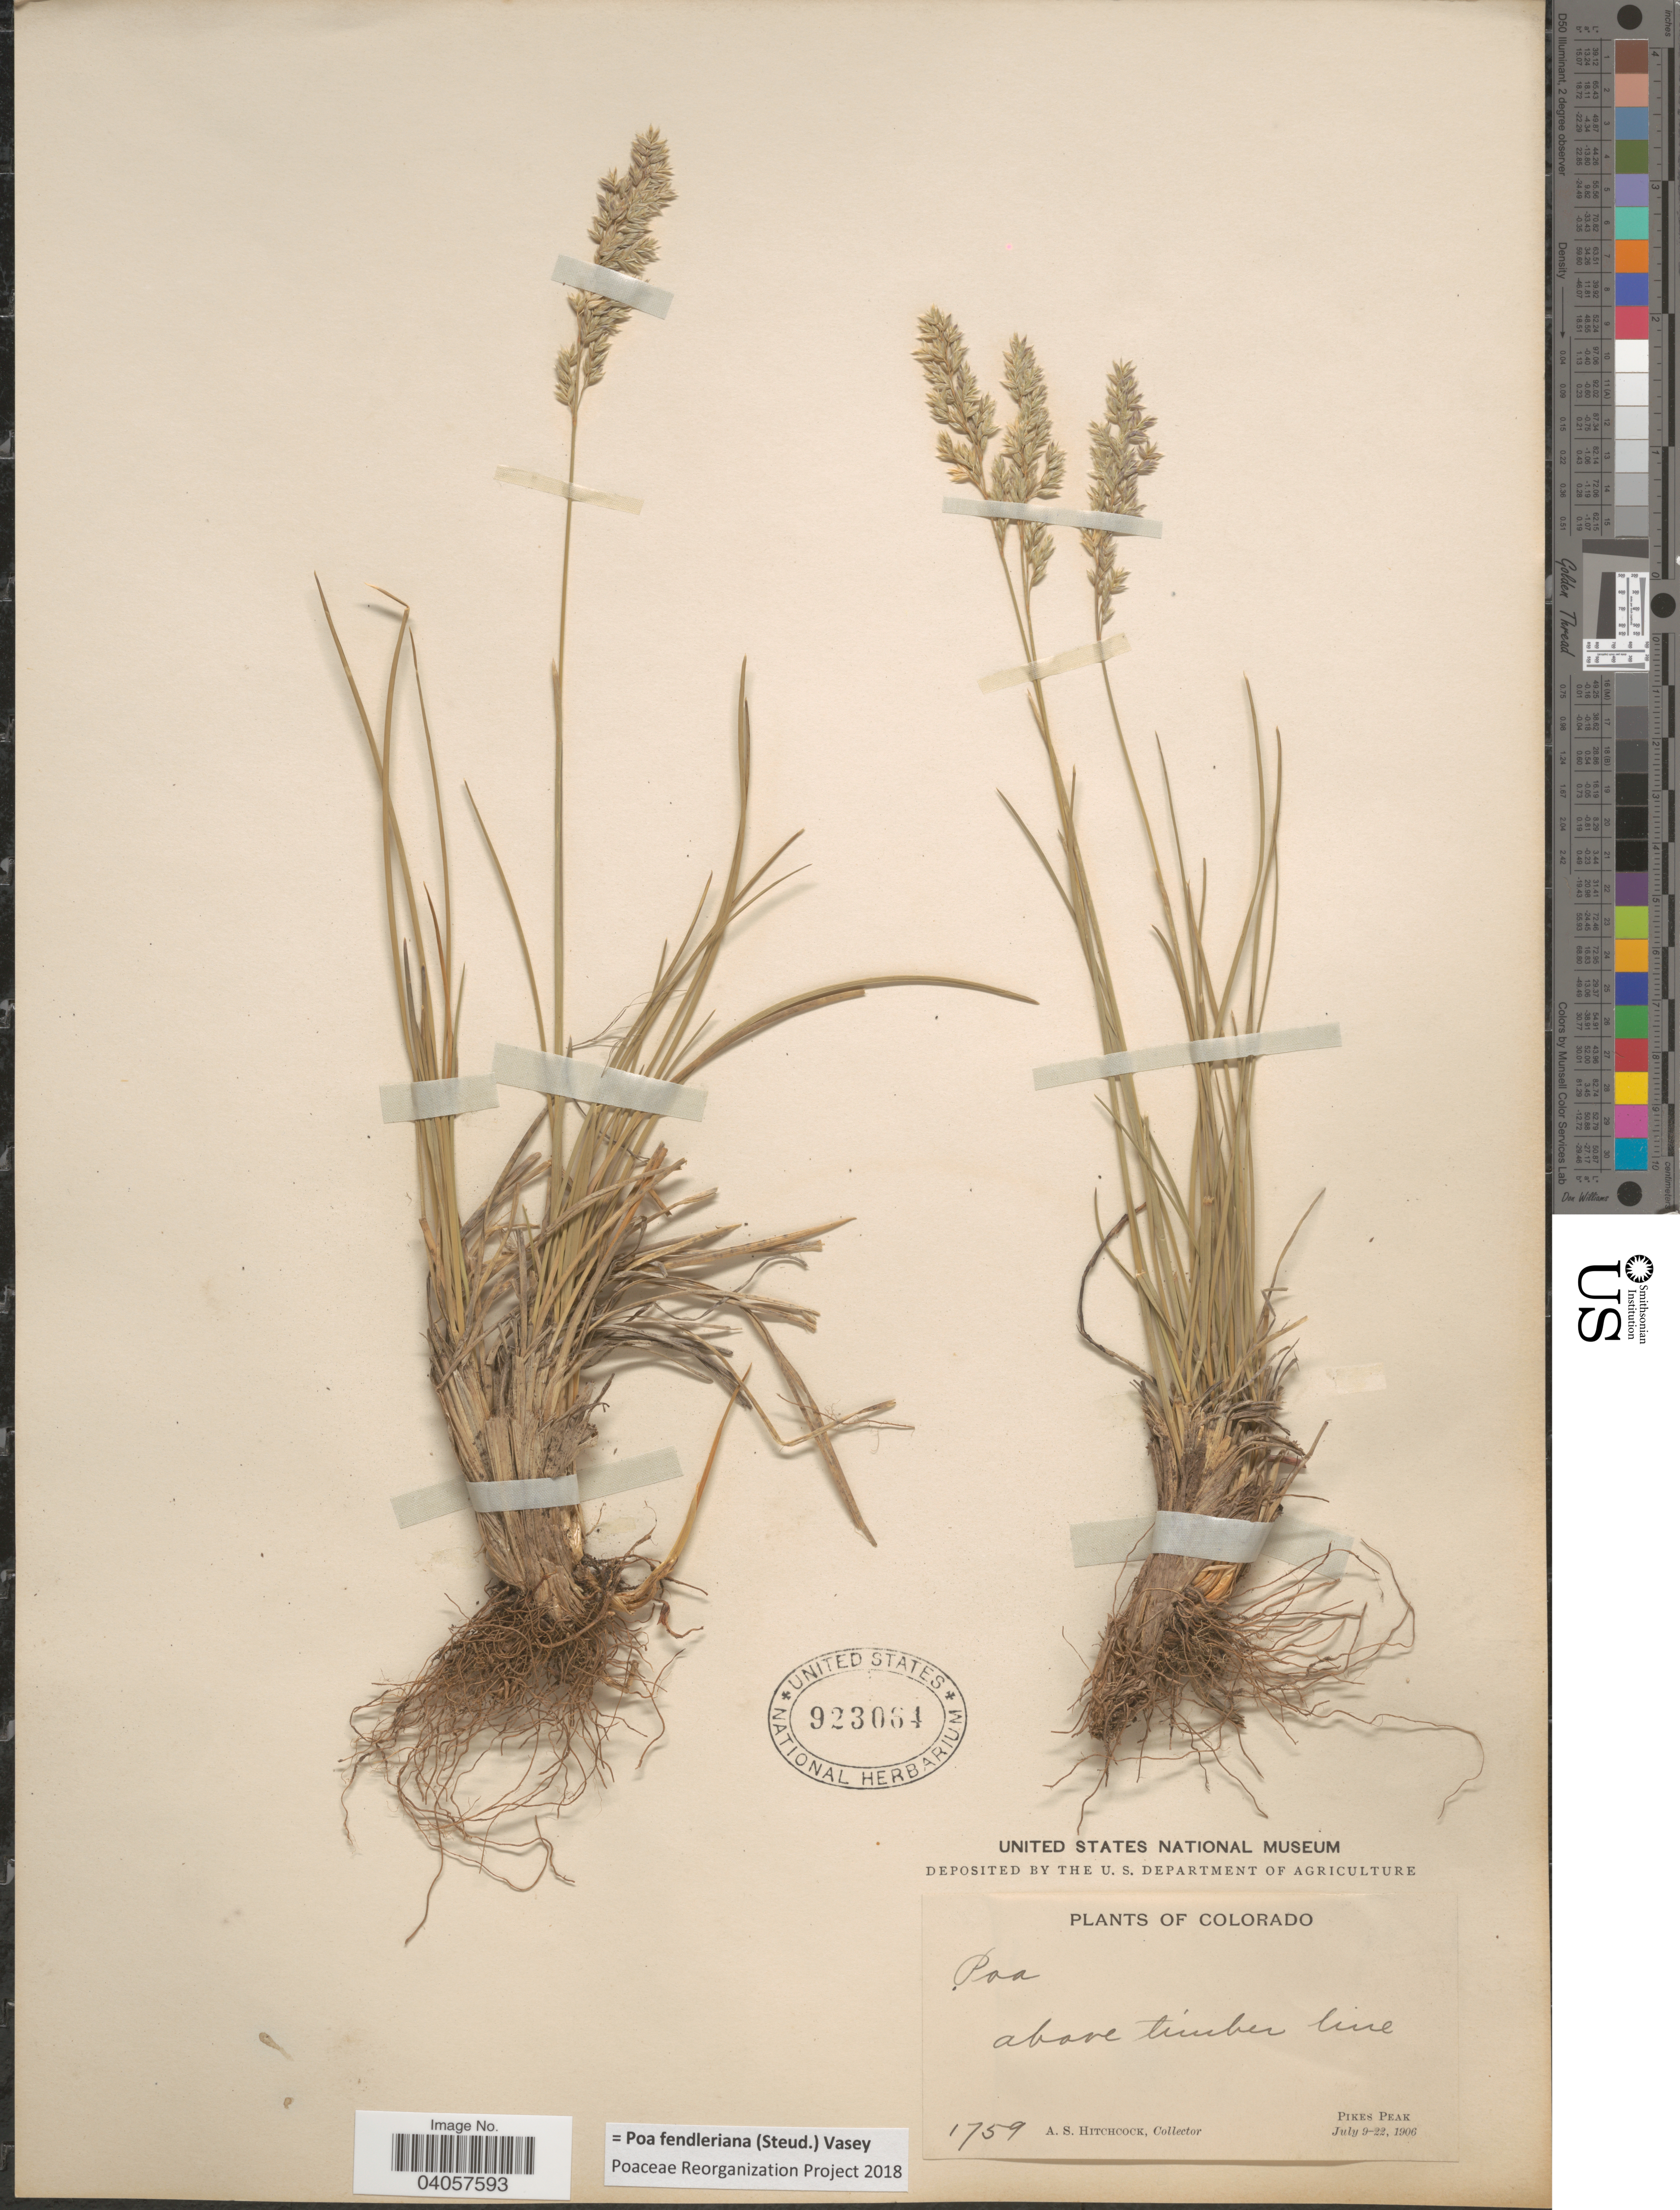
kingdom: Plantae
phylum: Tracheophyta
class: Liliopsida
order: Poales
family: Poaceae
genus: Poa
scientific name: Poa fendleriana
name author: (Steud.) Vasey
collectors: A. S. Hitchcock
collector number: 1759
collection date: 1906-07-09/1906-07-22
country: United States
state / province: Colorado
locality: Above timber line. Pikes Peak.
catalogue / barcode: US 923064